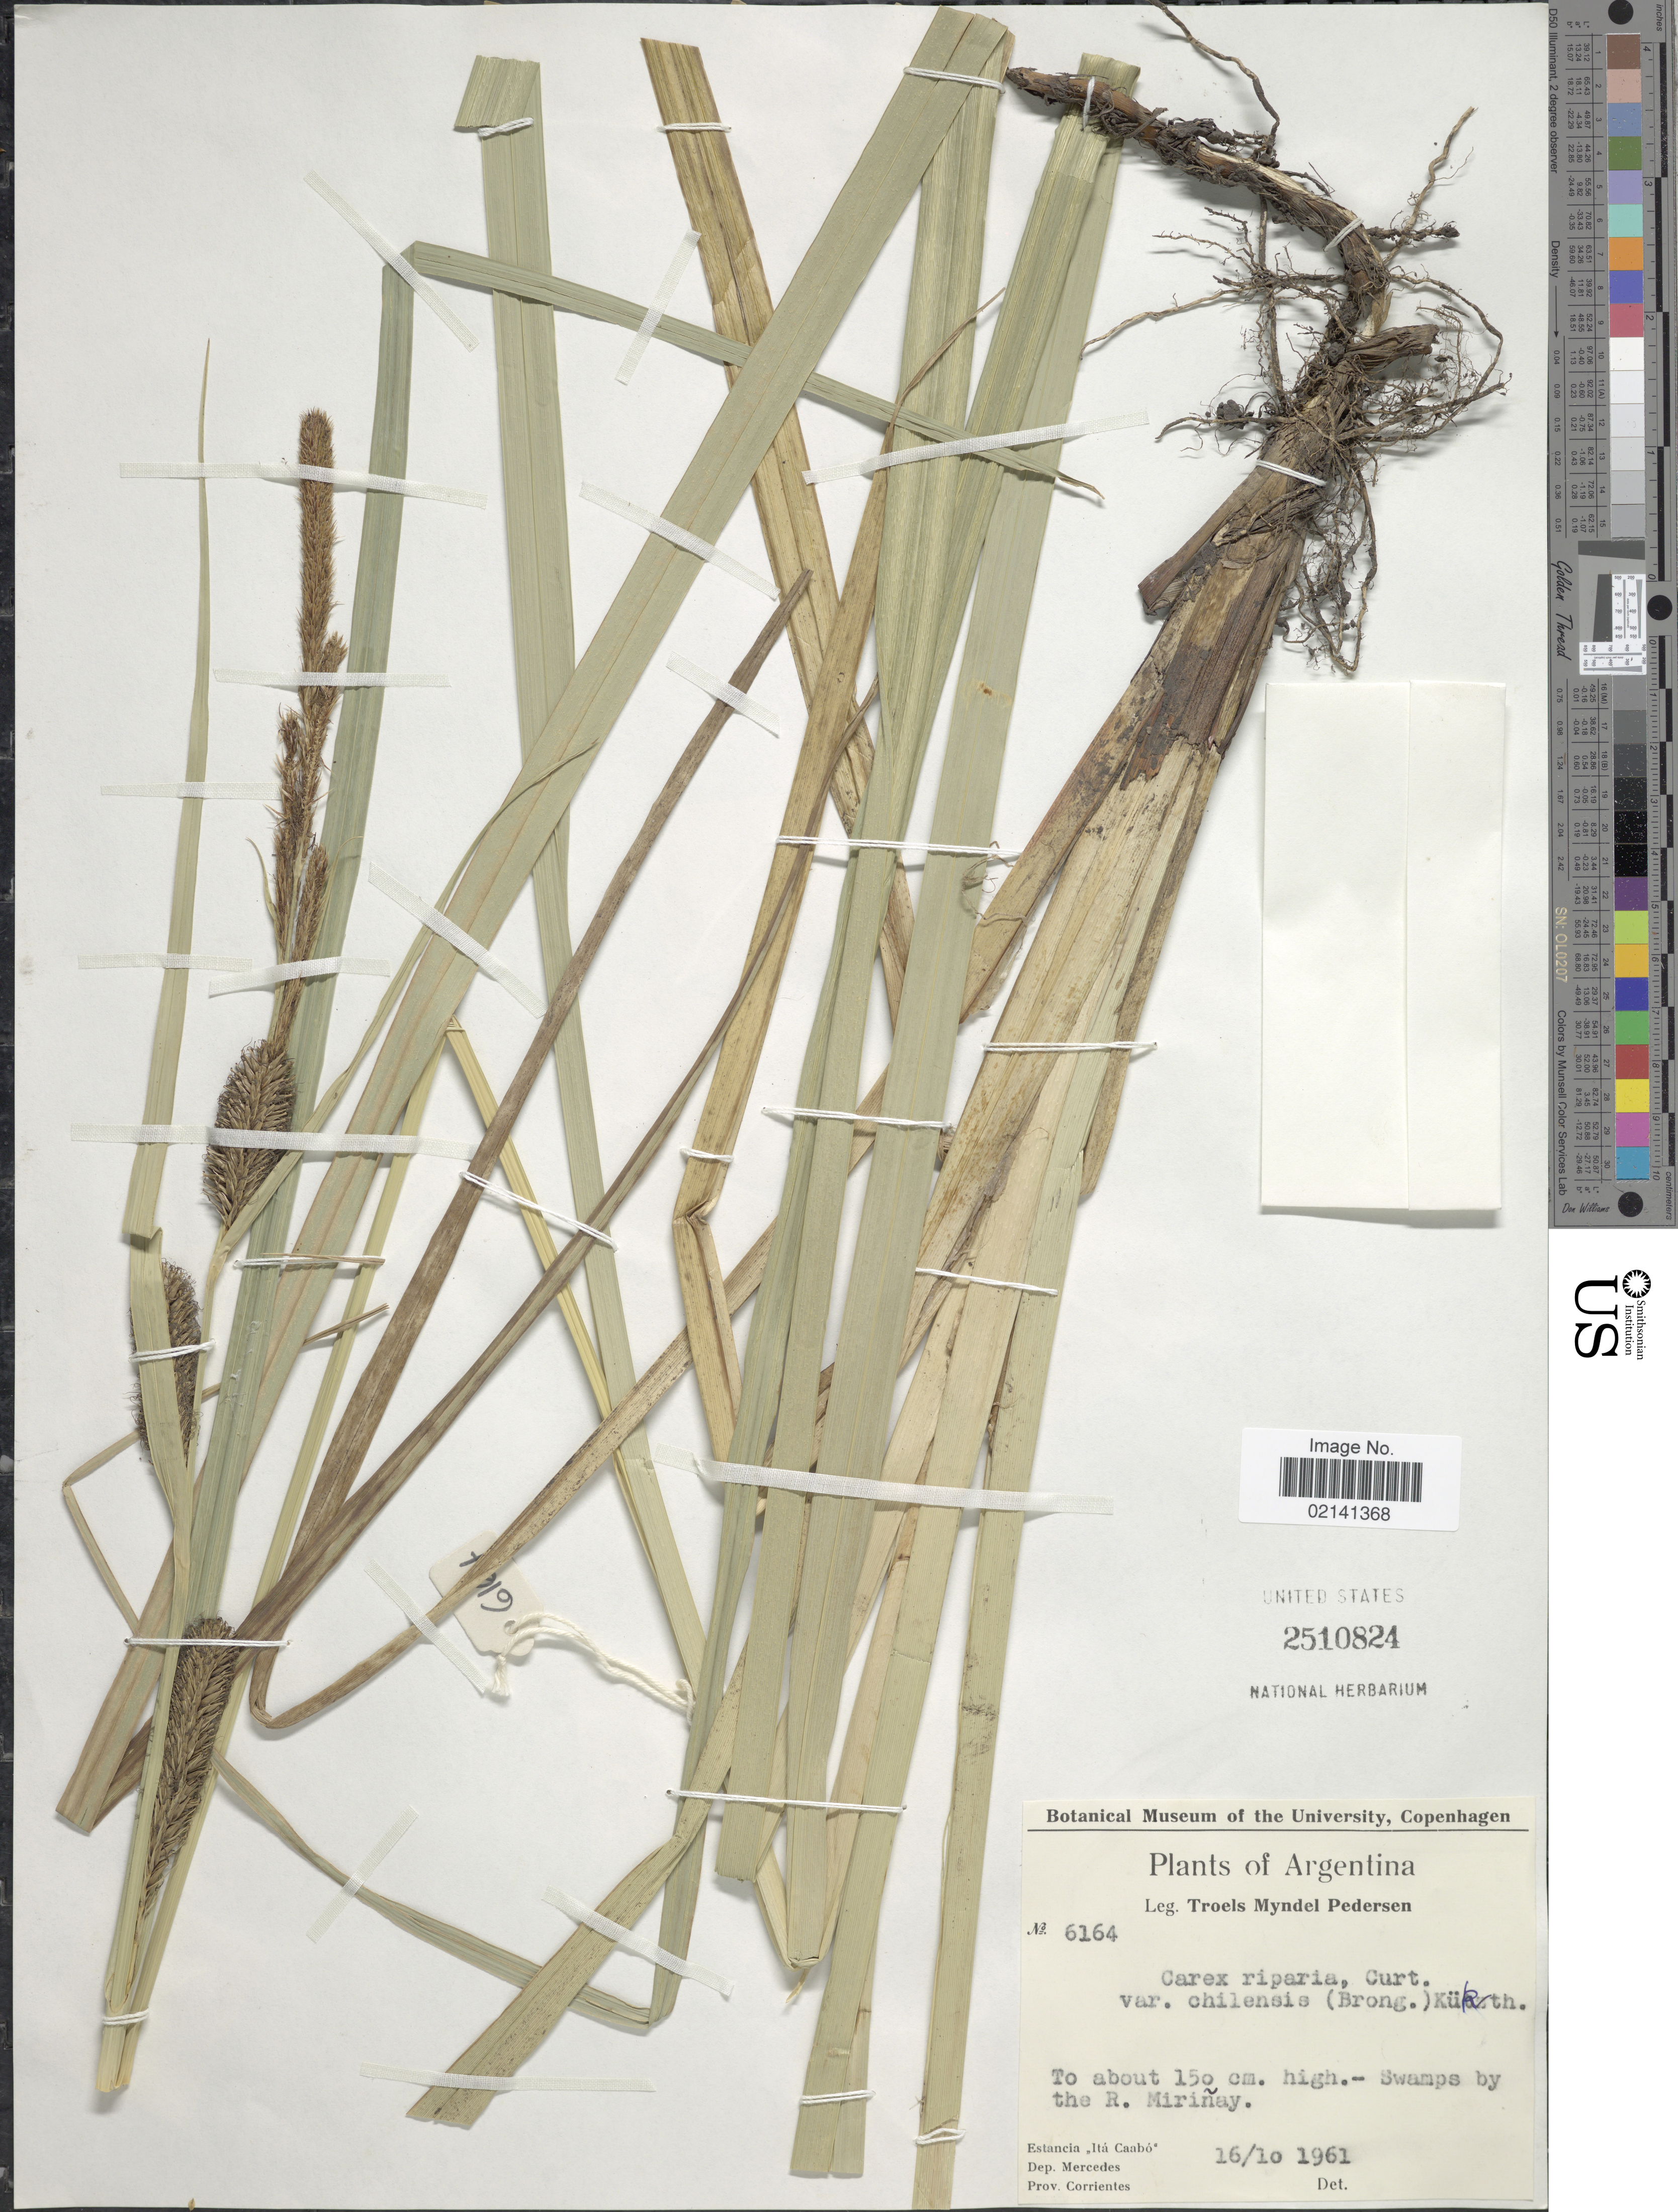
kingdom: Plantae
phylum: Tracheophyta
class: Liliopsida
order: Poales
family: Cyperaceae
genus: Carex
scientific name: Carex chilensis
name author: Brongn.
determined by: Jiménez-Mejías, P.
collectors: T. Pederson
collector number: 6164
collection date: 1961-10-16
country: Argentina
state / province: Corrientes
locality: Estancia Ita Caabo, Dep. Mercedes. Prov. Corrientes. Swamps by the R. Mirinay.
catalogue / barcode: US 2510824